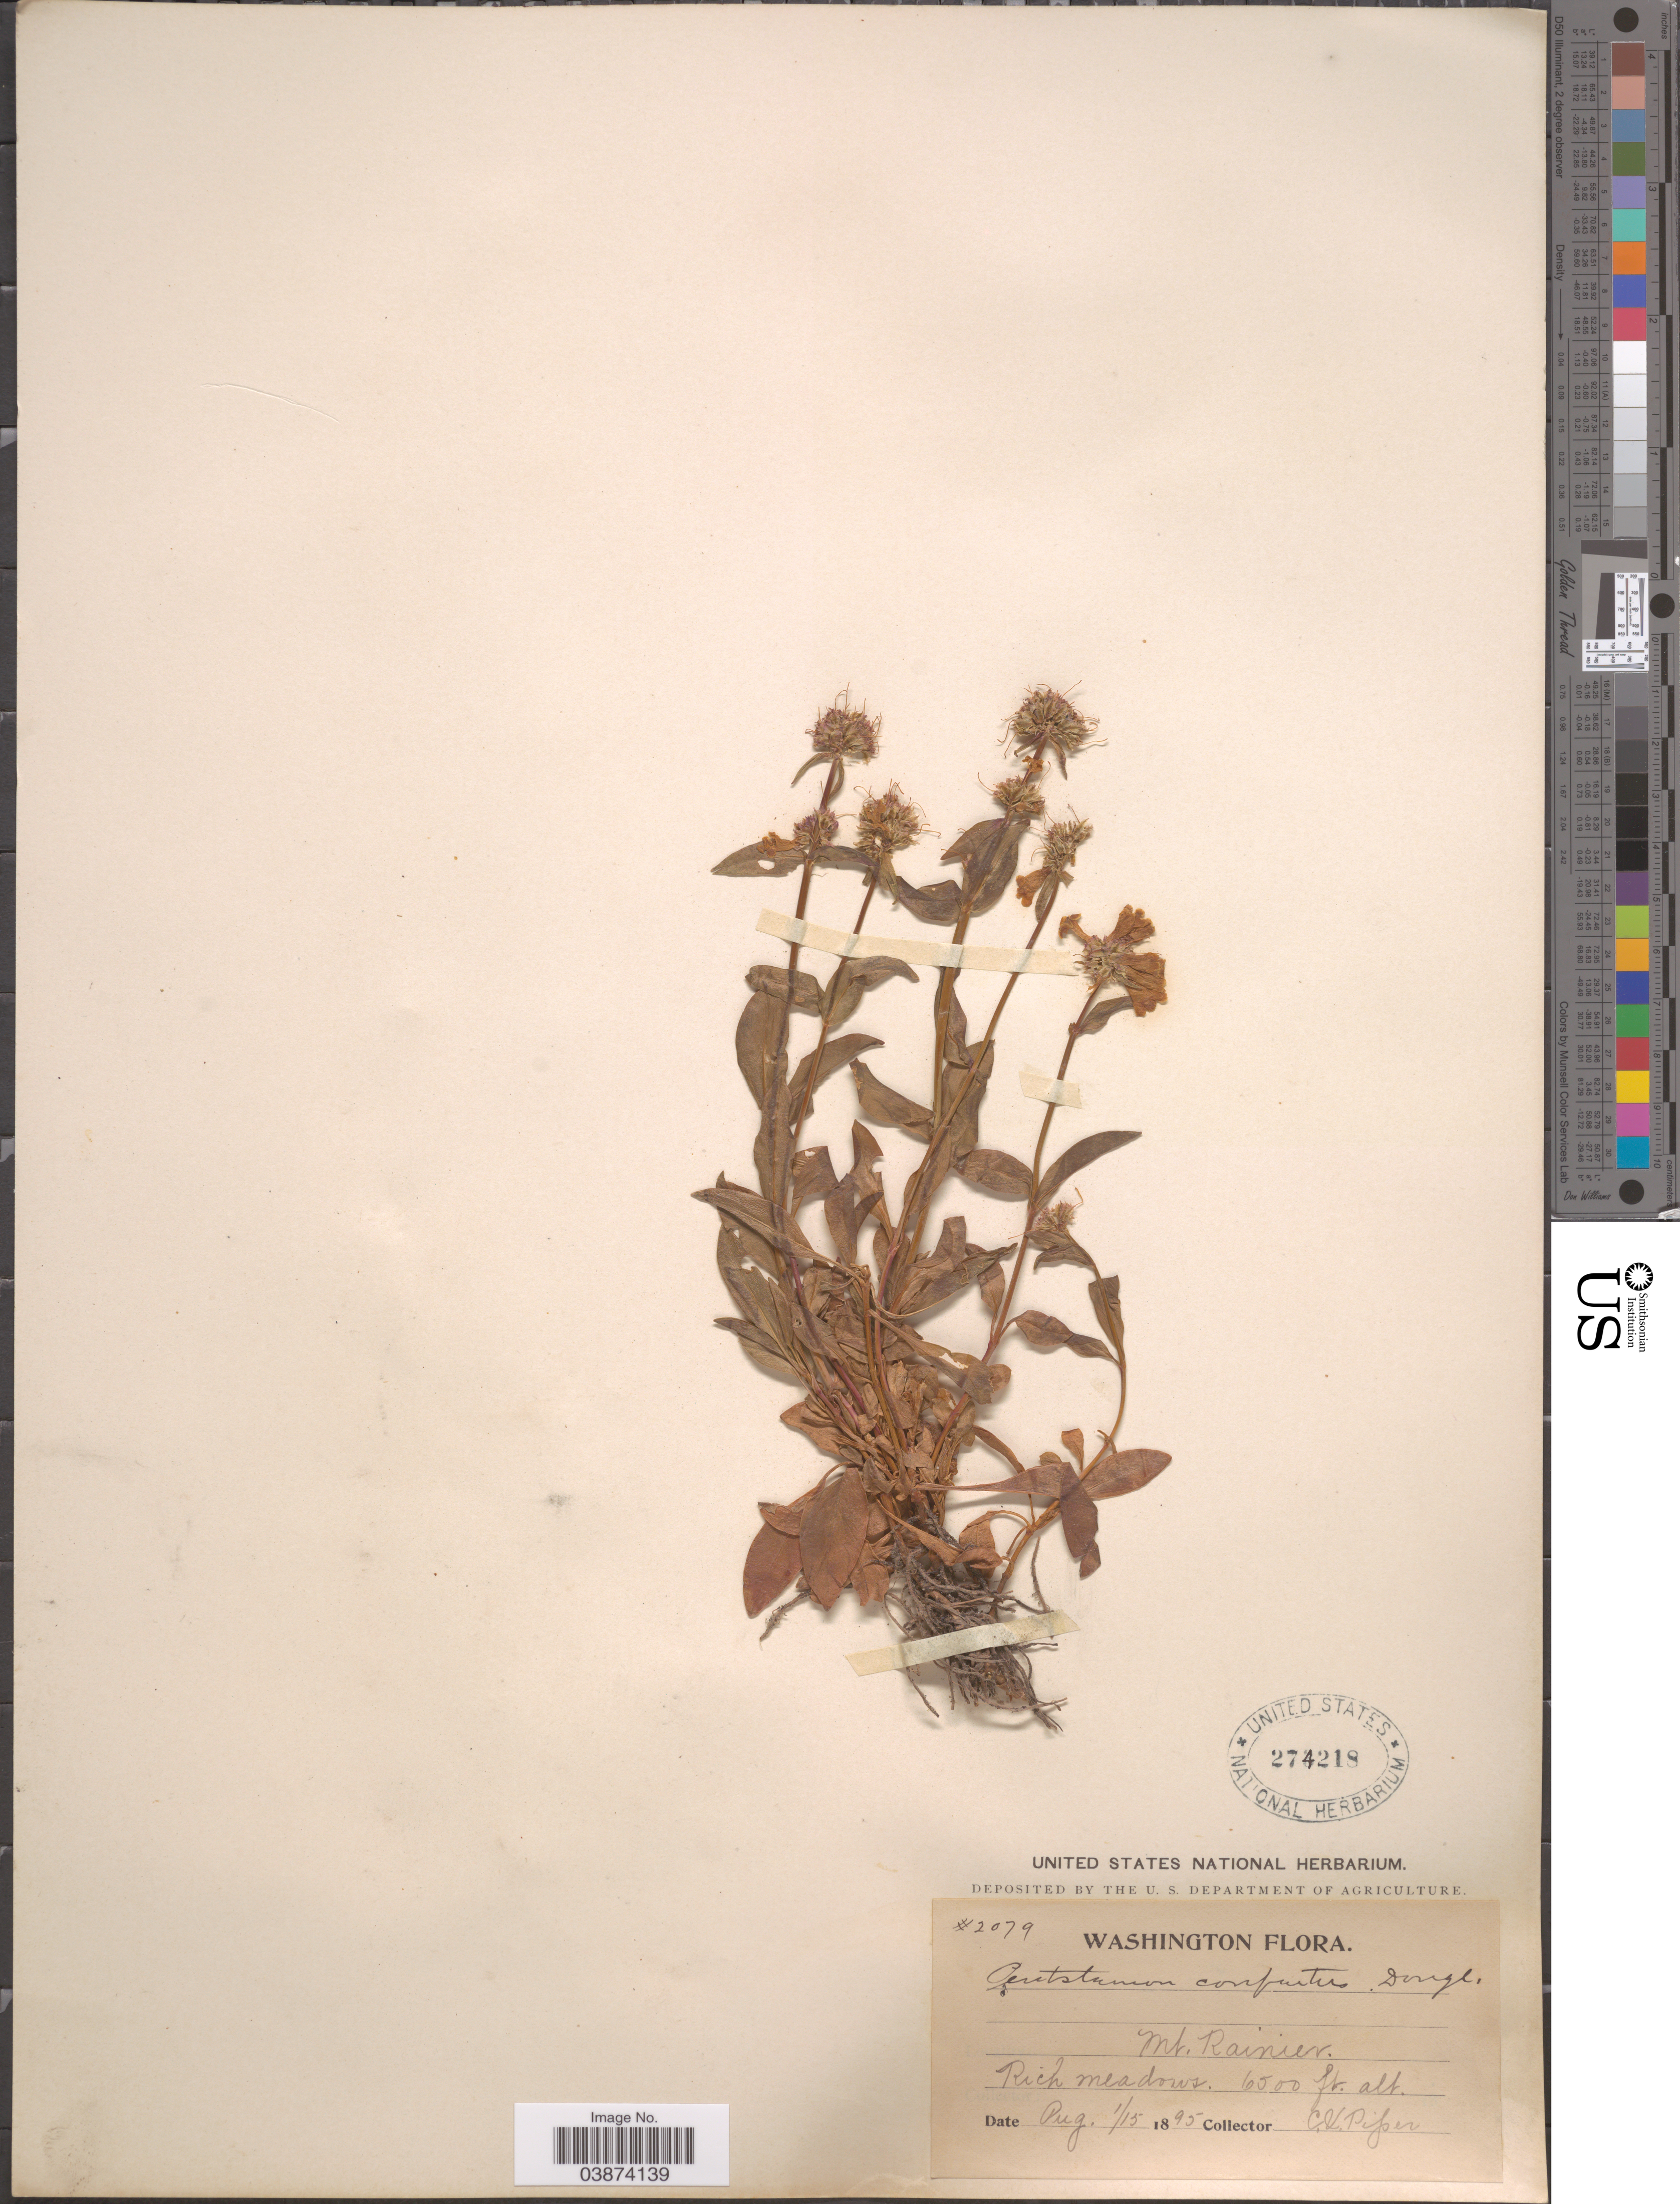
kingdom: Plantae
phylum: Tracheophyta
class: Magnoliopsida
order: Lamiales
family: Plantaginaceae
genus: Penstemon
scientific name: Penstemon confertus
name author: Douglas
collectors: C. V. Piper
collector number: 2079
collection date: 1895-08-01/1895-08-15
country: United States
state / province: Washington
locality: Mt. Rainier.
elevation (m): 1981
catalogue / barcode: US 274218